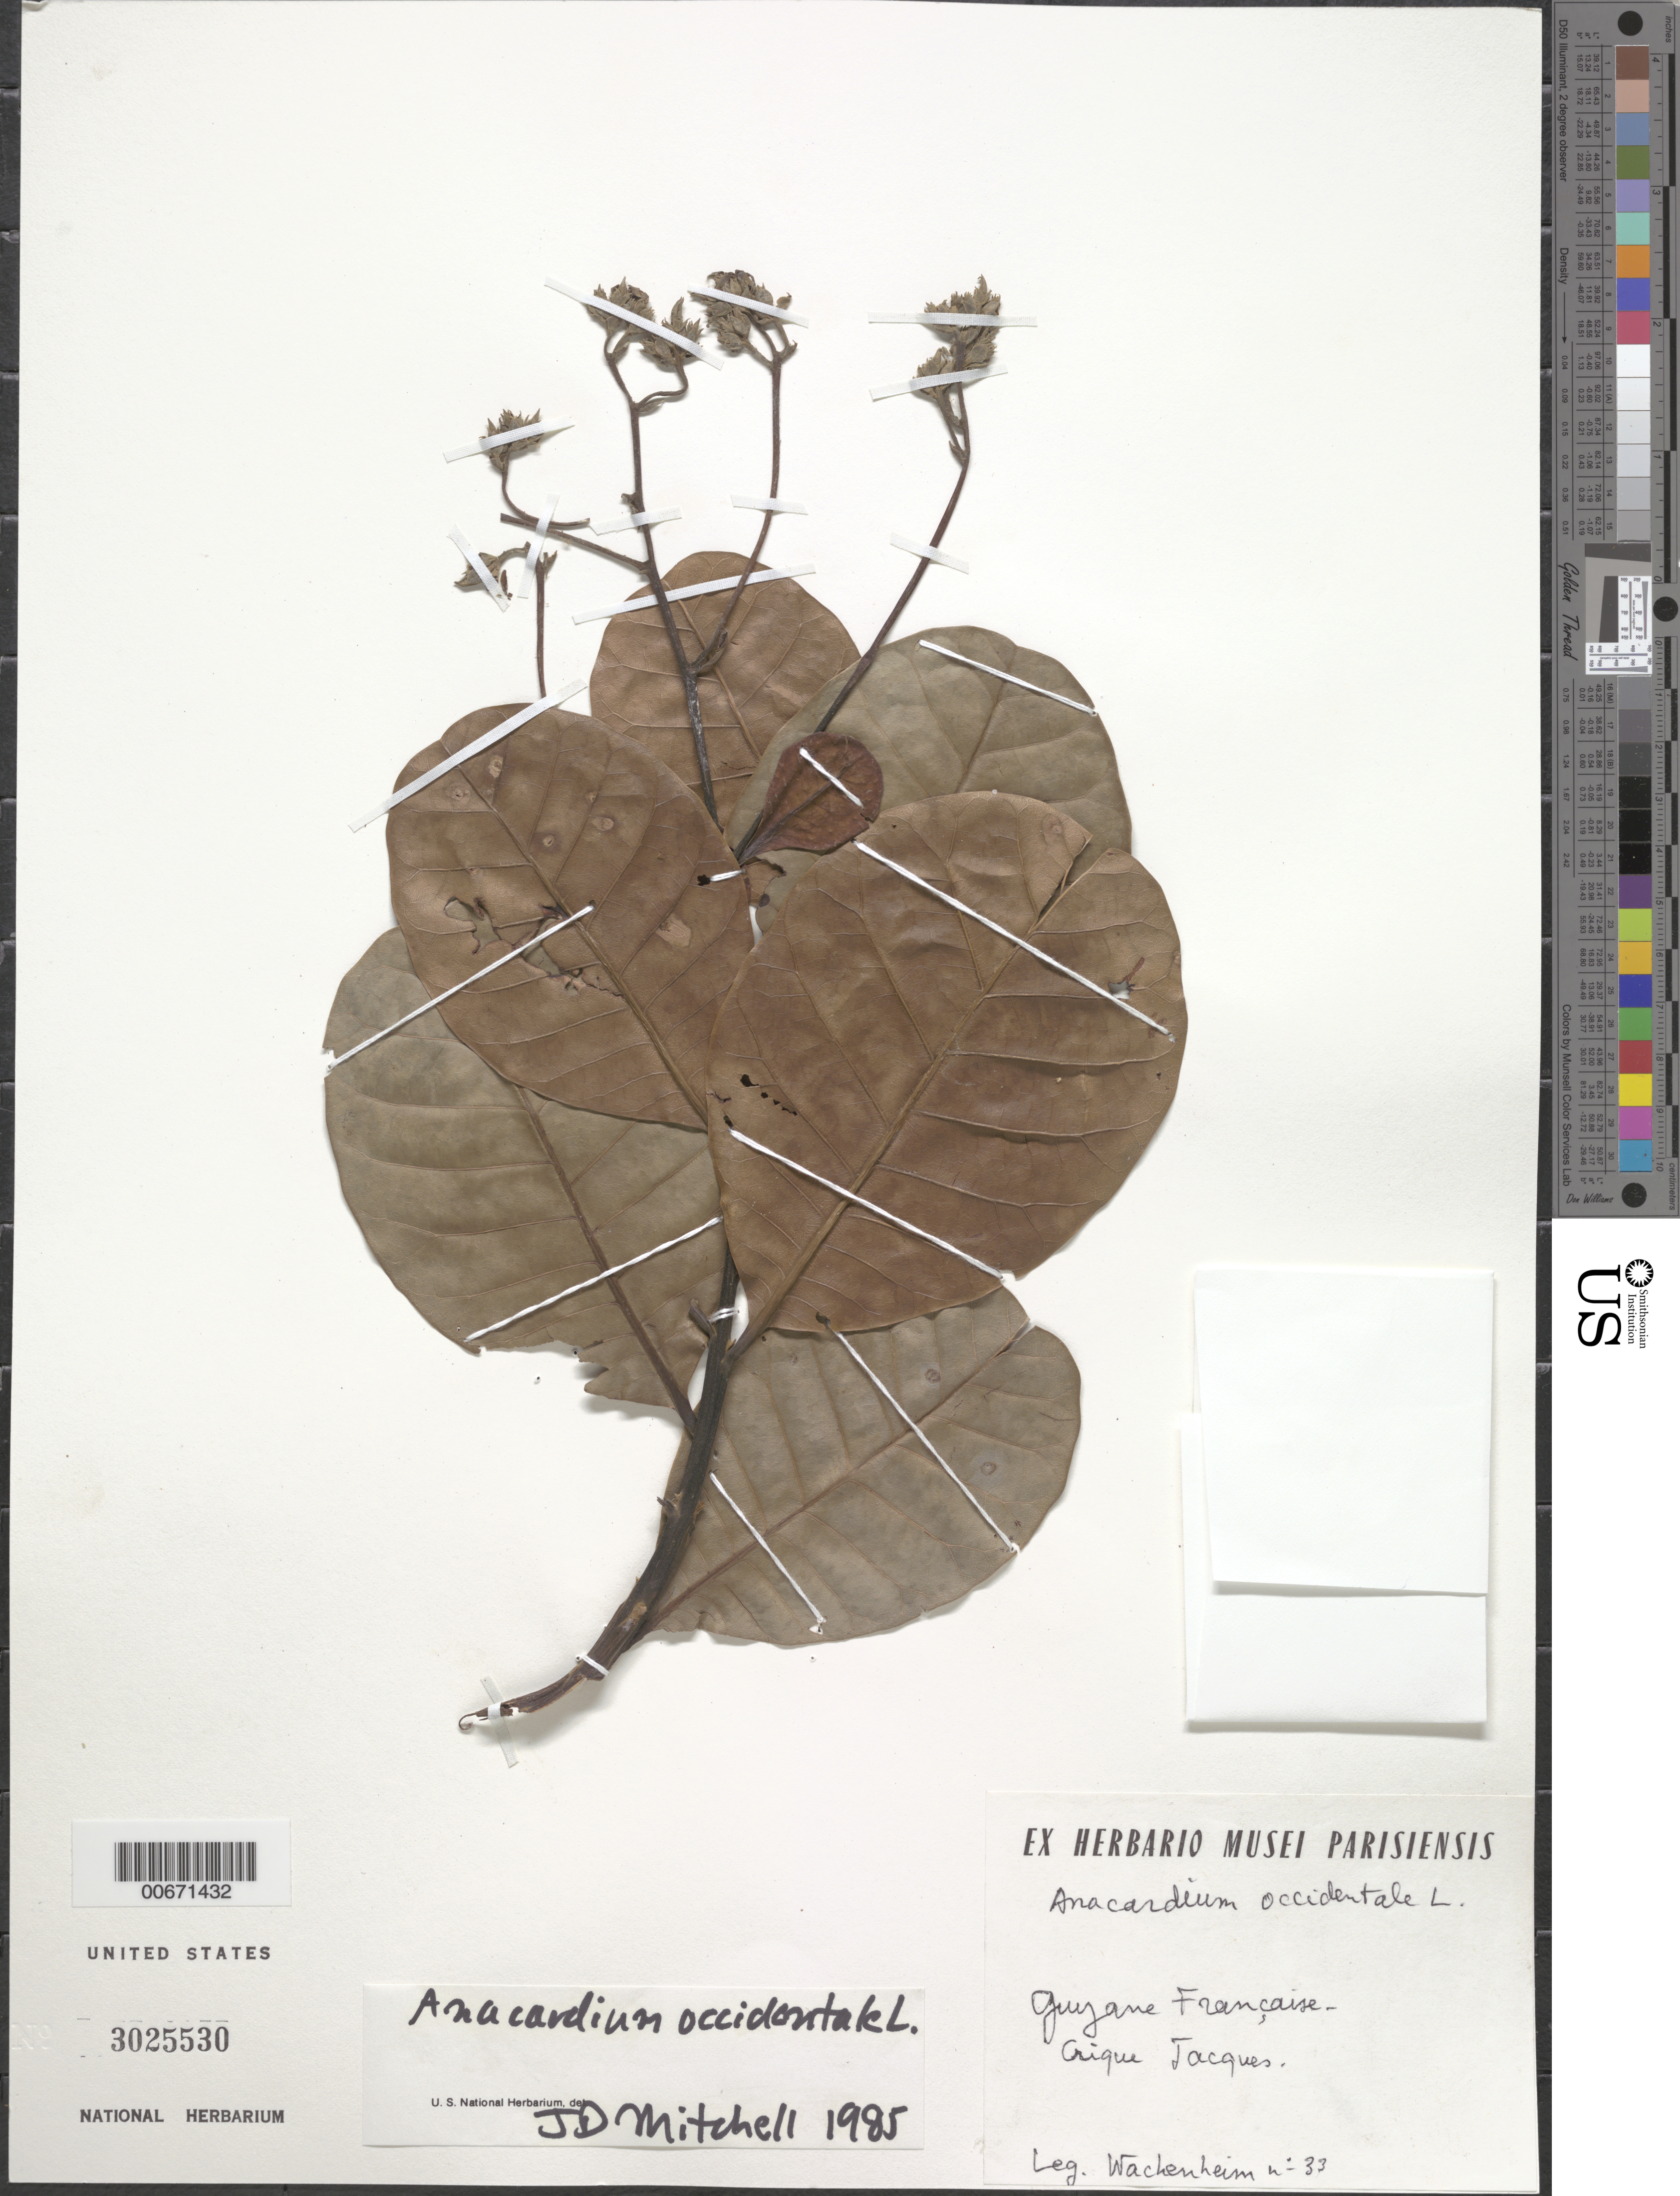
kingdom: Plantae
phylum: Tracheophyta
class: Magnoliopsida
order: Sapindales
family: Anacardiaceae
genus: Anacardium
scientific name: Anacardium occidentale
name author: L.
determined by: Mitchell, John D.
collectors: G. Wachenheim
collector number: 33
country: French Guiana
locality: Crique Jacques, Bassin de la Mana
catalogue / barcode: US 3025530